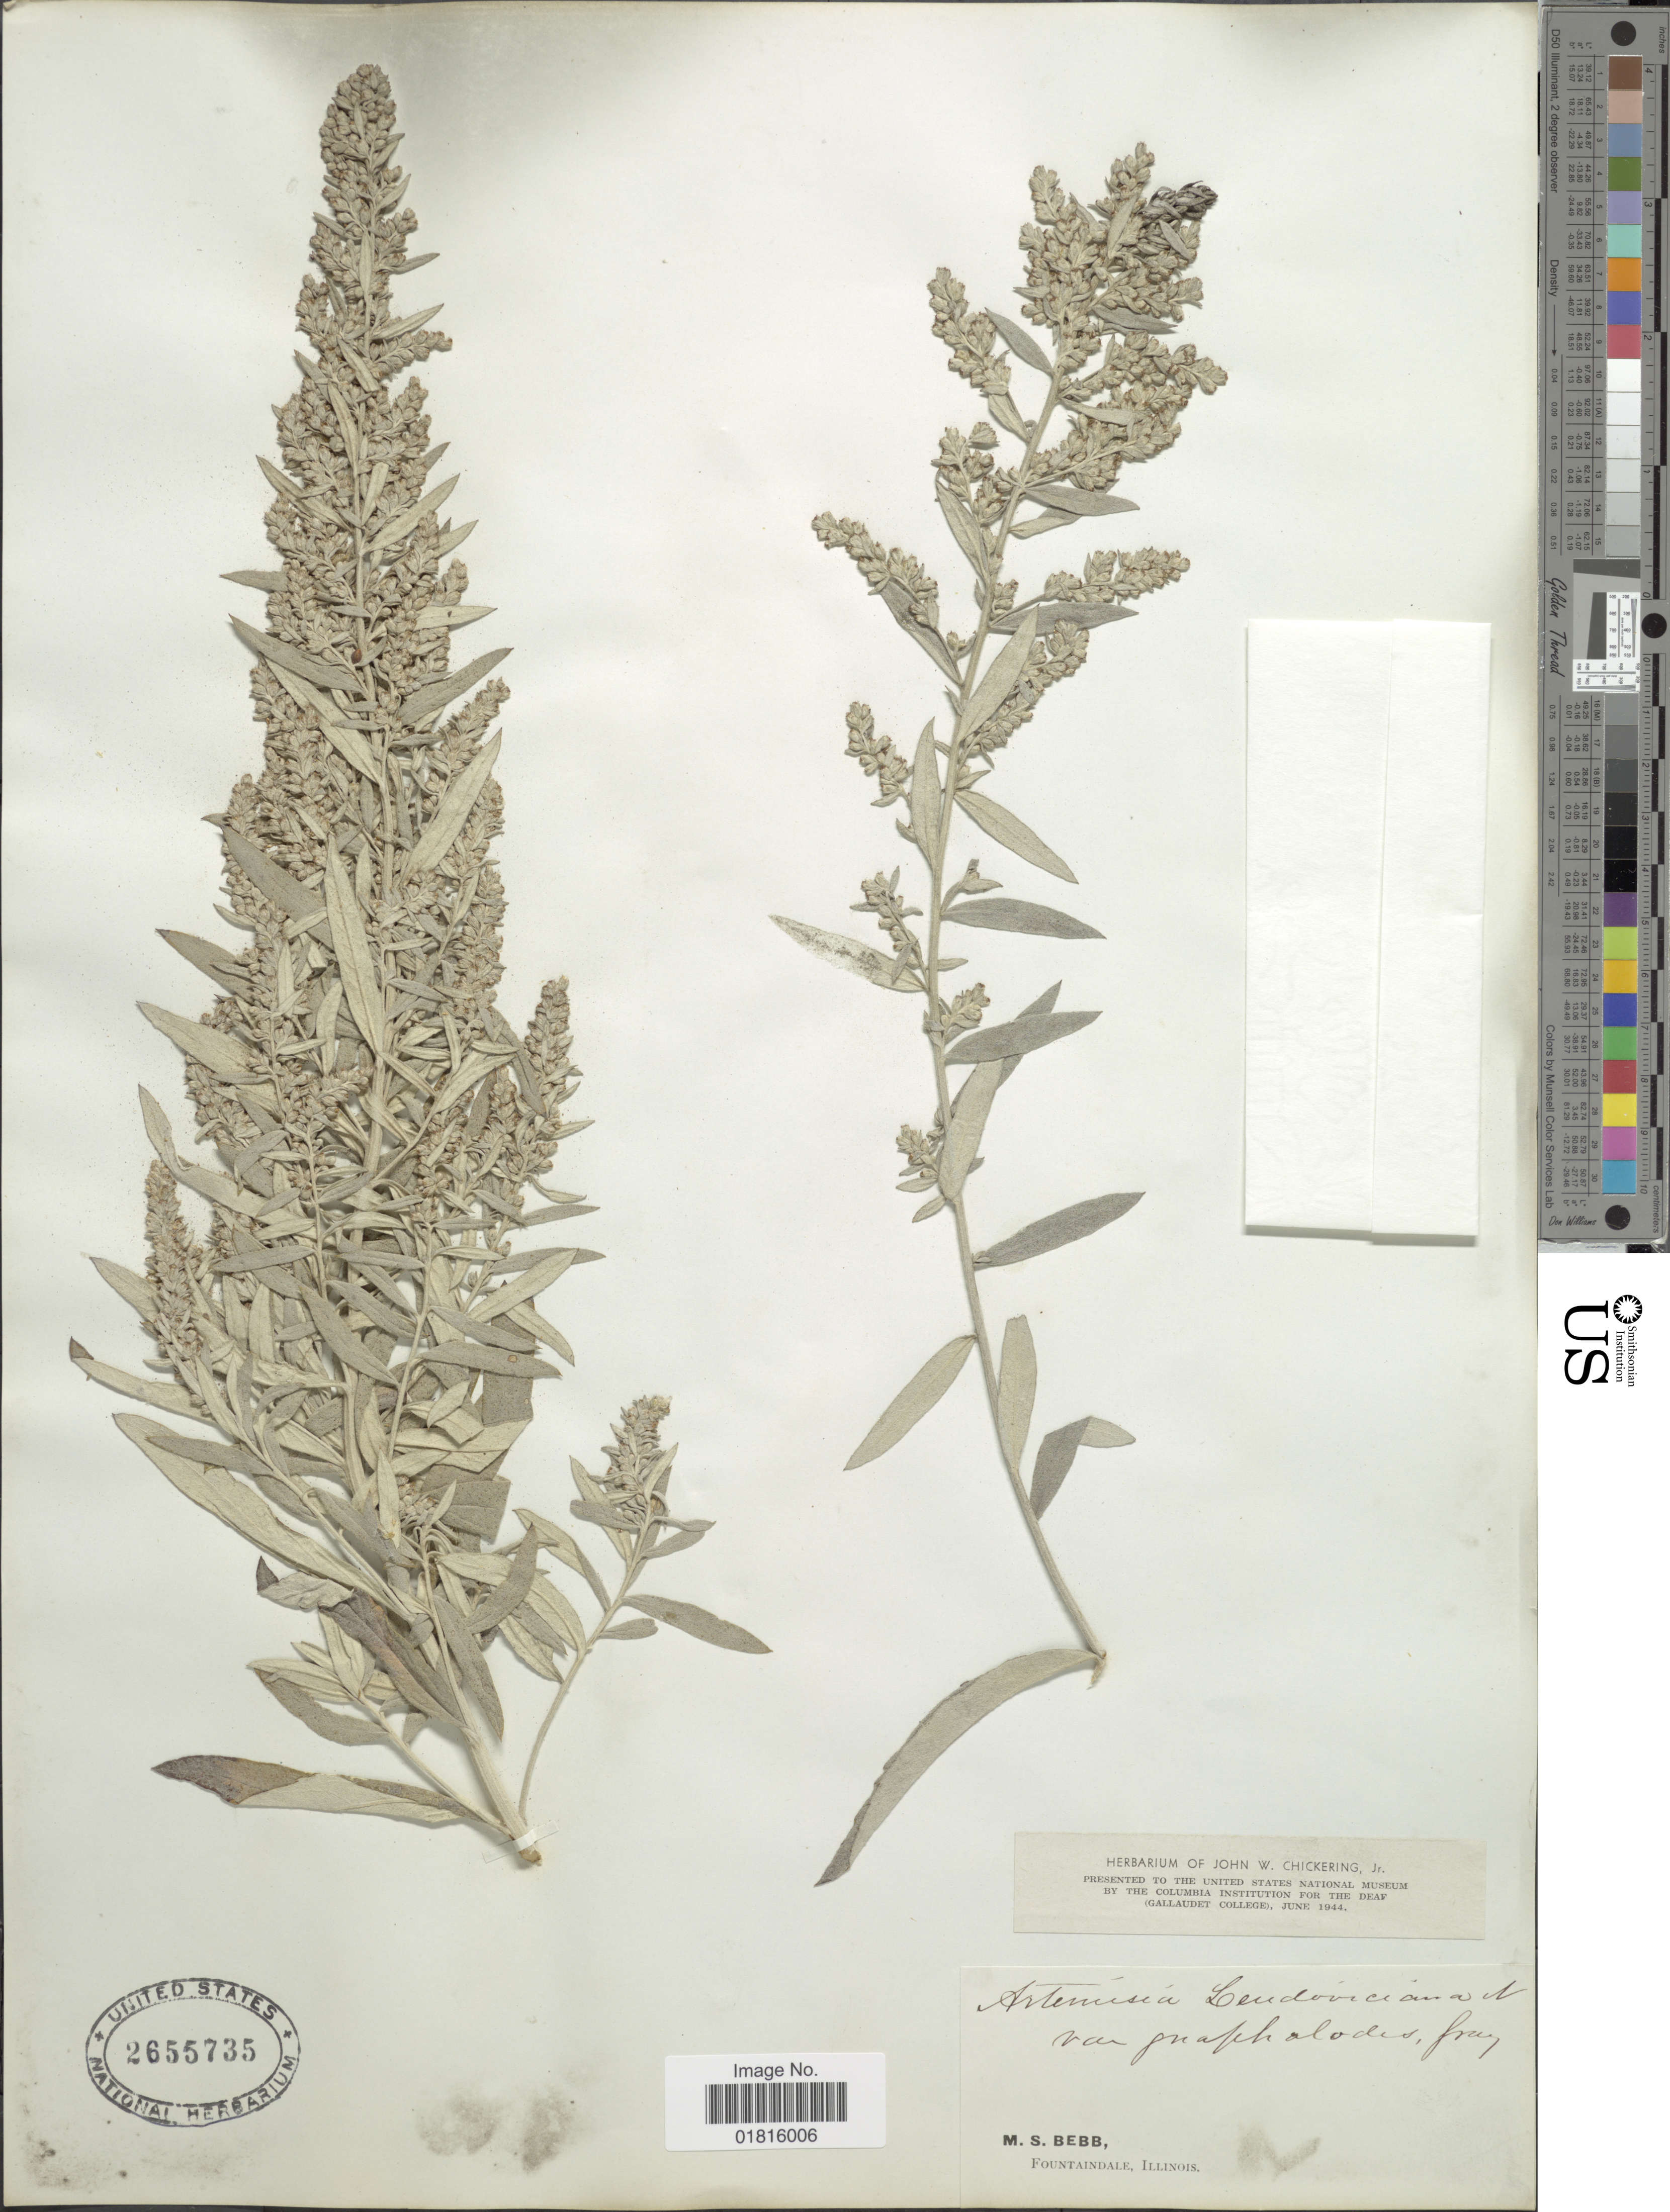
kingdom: Plantae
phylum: Tracheophyta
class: Magnoliopsida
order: Asterales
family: Asteraceae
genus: Artemisia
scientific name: Artemisia ludoviciana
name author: Nutt.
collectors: M. Bebb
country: United States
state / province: Illinois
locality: Fountaindale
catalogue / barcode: US 2655735